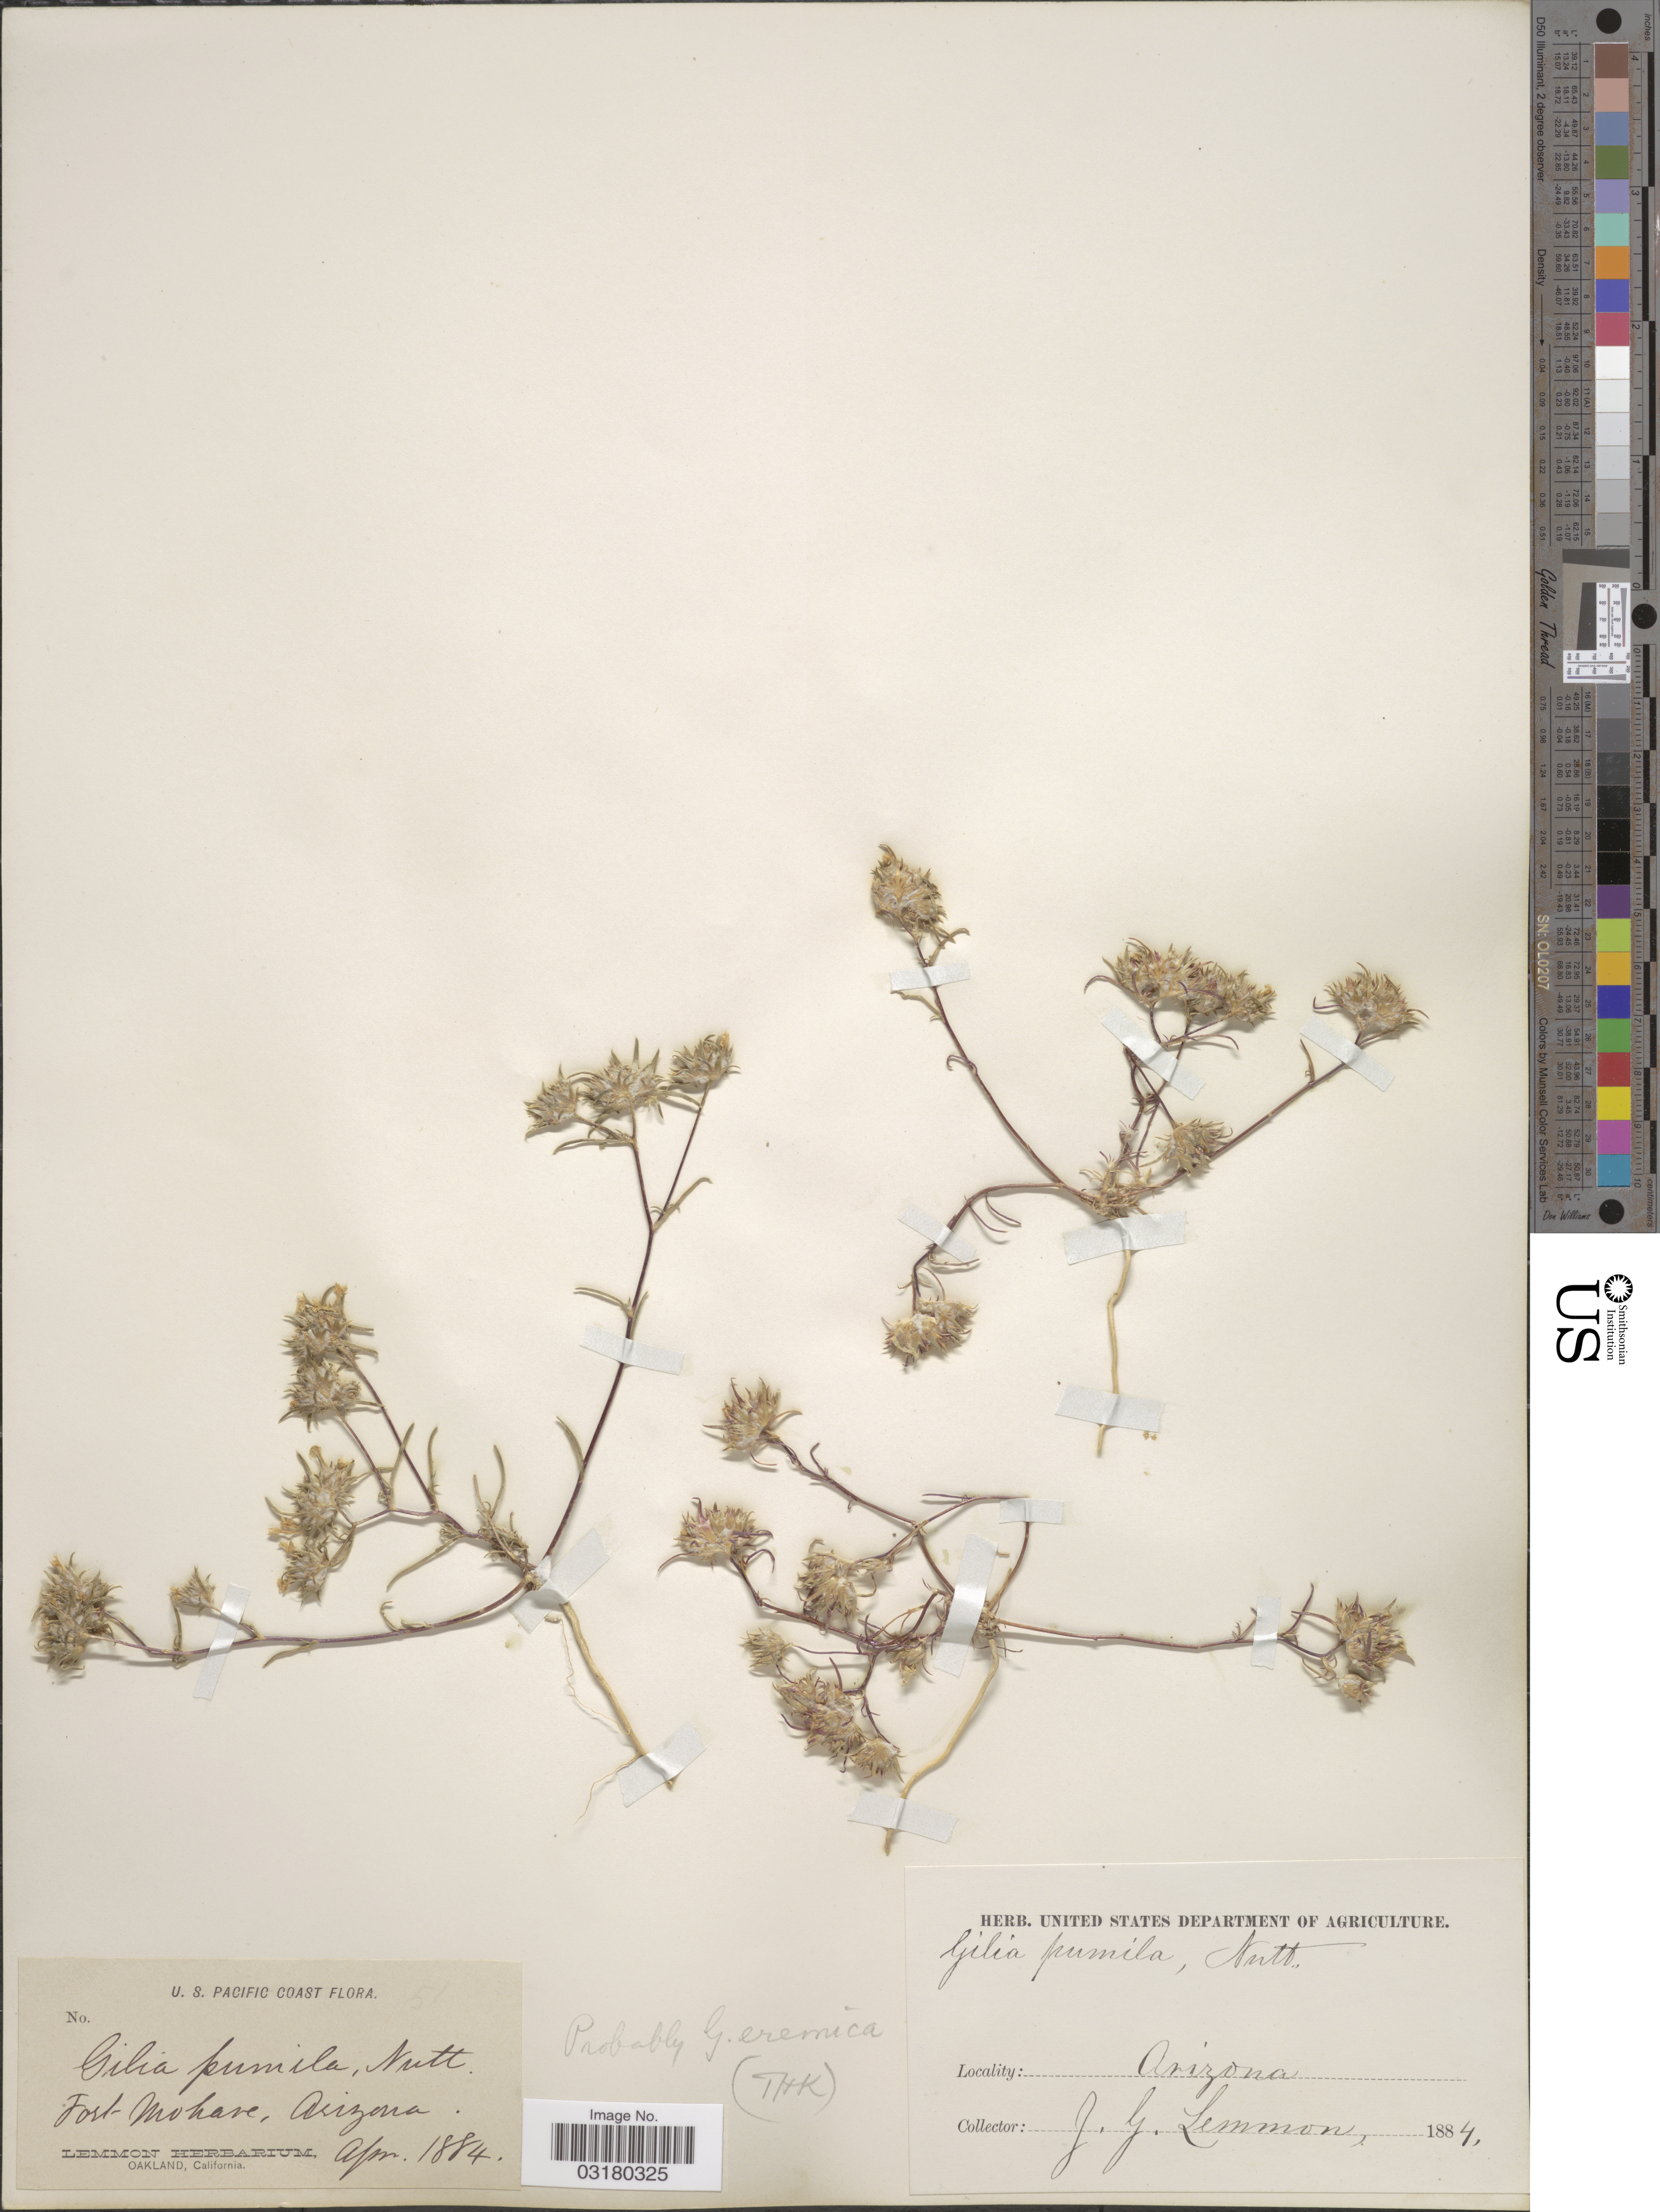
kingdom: Plantae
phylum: Tracheophyta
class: Magnoliopsida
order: Ericales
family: Polemoniaceae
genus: Eriastrum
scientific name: Eriastrum eremicum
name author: (Jeps.) H. Mason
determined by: Strong, Mark T., (BOT), Smithsonian Institution - National Museum of Natural History (UNITED STATES)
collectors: J. Lemmon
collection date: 1884-04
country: United States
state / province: Arizona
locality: U.S. Pacific Coast. Fort Mohave.